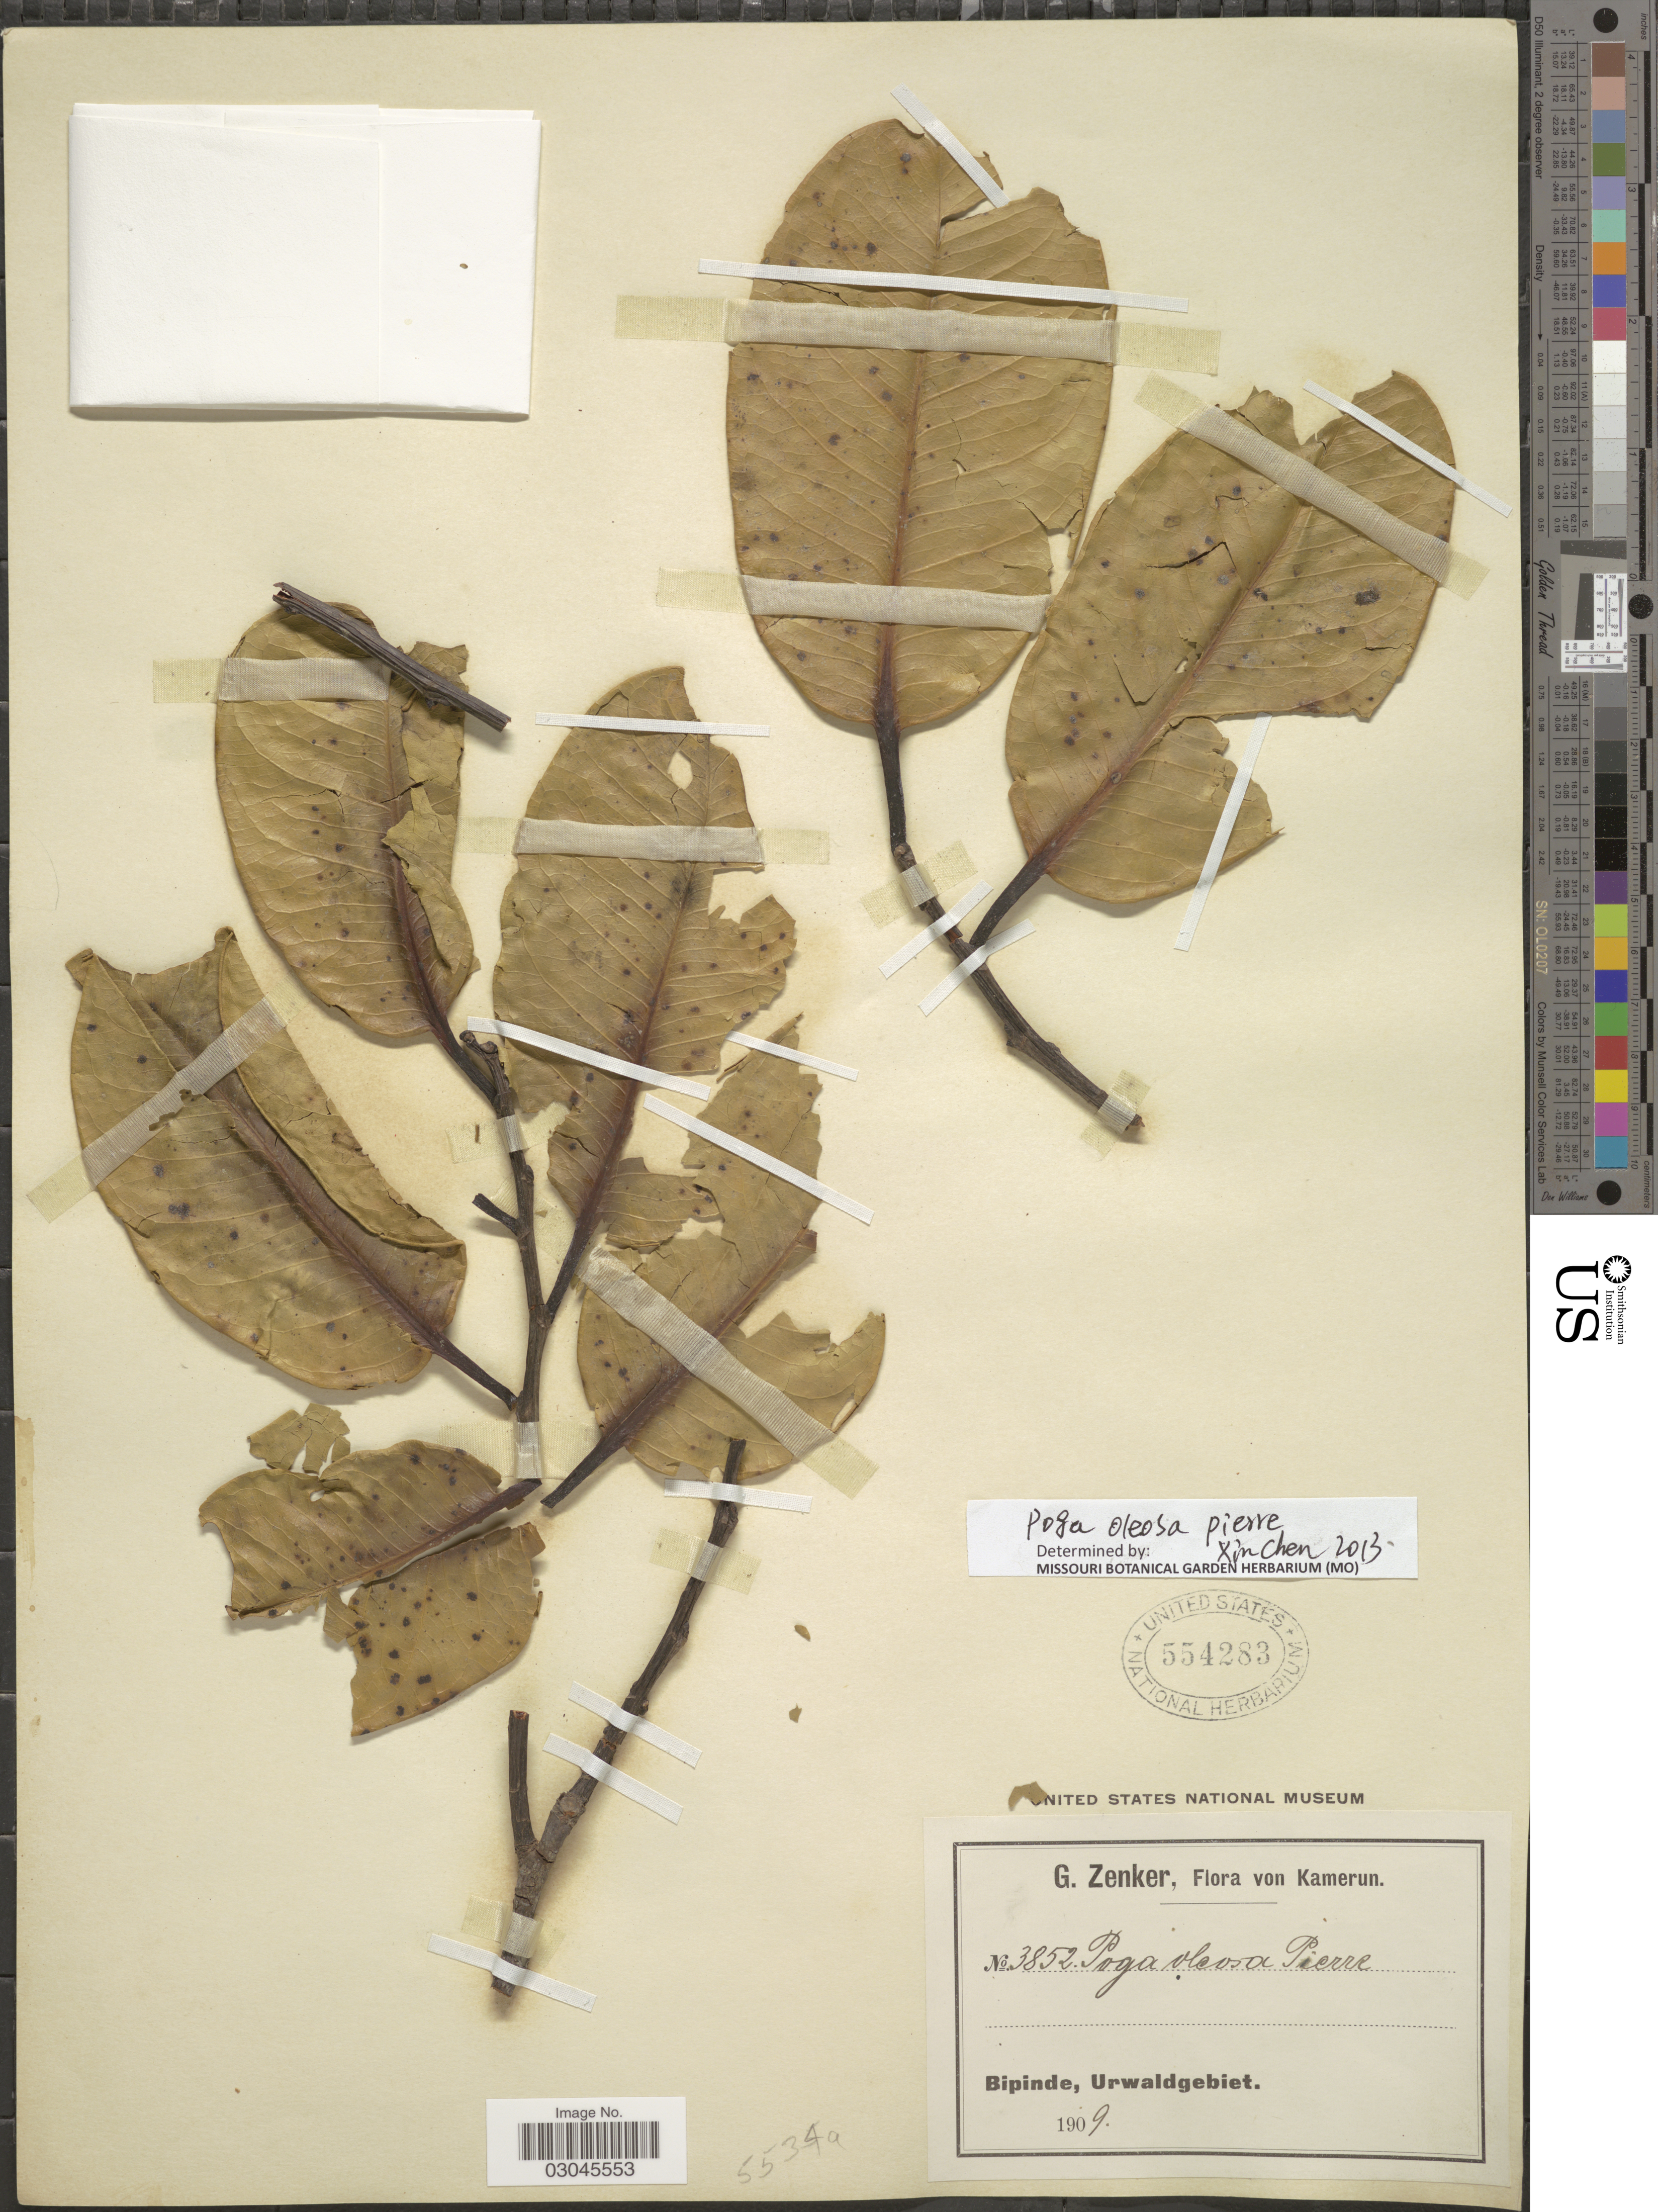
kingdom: Plantae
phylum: Tracheophyta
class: Magnoliopsida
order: Cucurbitales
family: Anisophylleaceae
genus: Poga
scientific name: Poga oleosa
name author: Pierre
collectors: G. A. Zenker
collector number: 3852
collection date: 1909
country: Cameroon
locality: Kamerun. Bipinde, Urwaldgebiet.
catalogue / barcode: US 554283